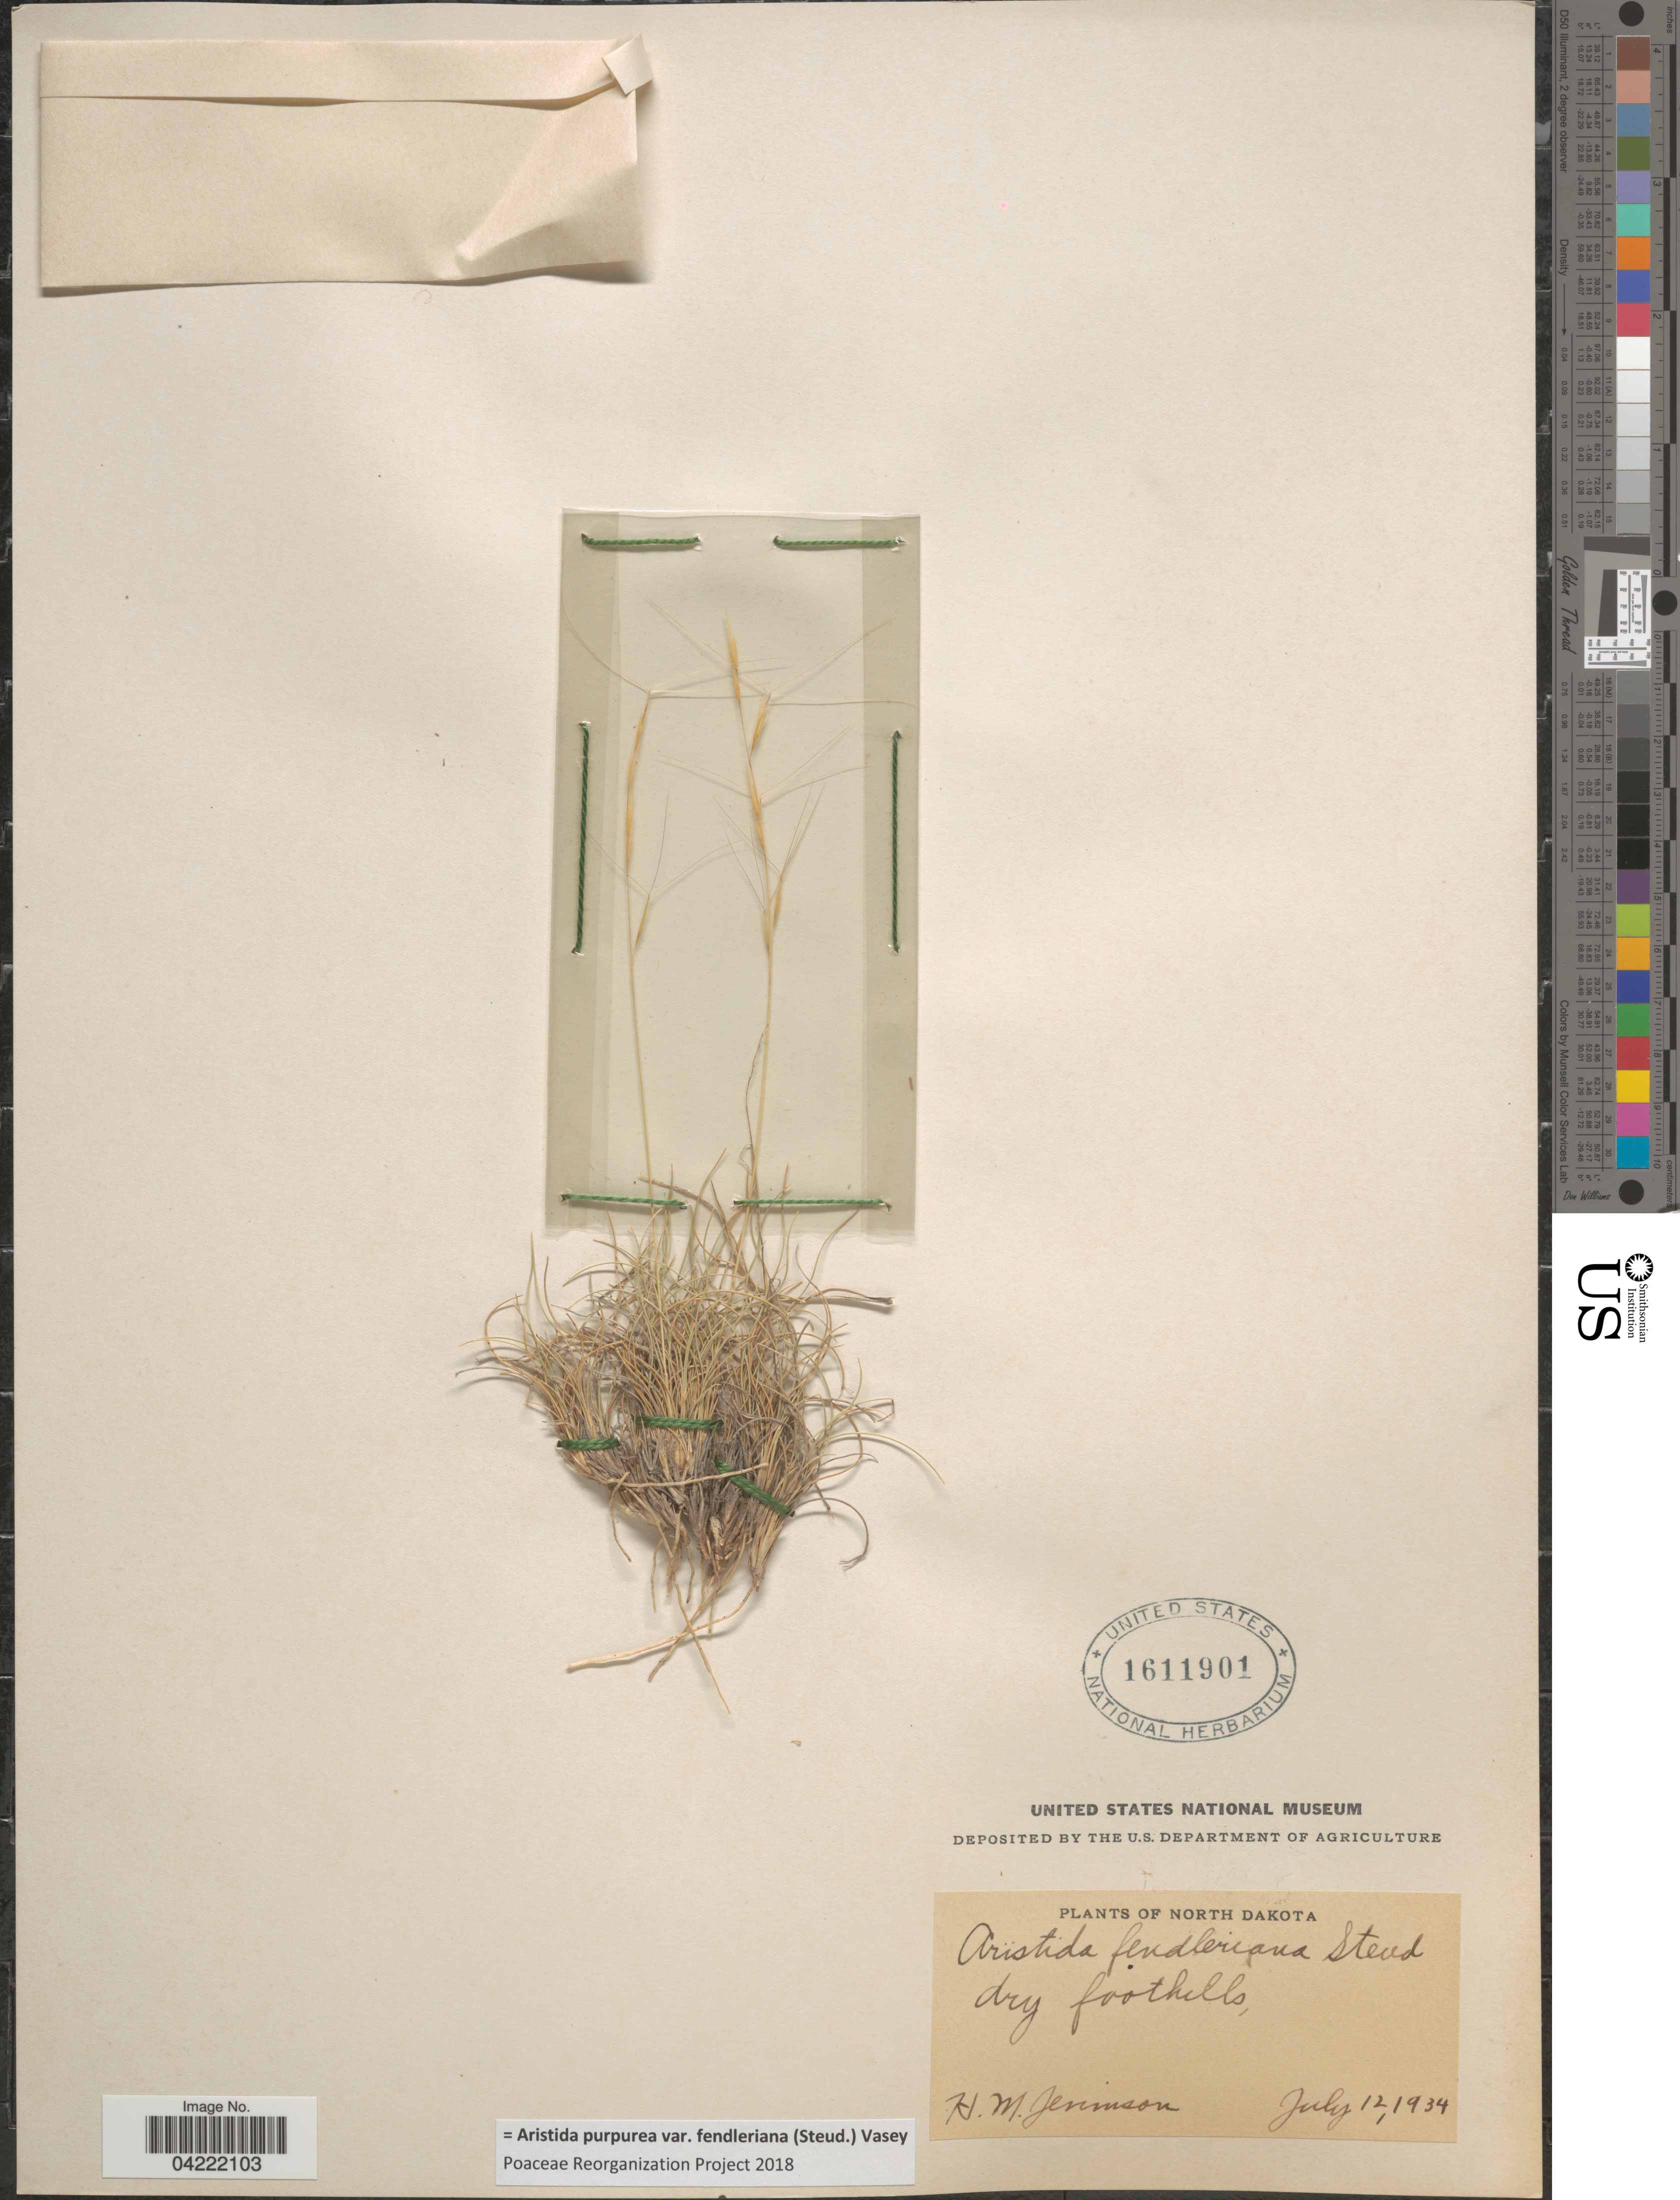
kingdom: Plantae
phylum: Tracheophyta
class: Liliopsida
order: Poales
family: Poaceae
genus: Aristida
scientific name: Aristida purpurea var. fendleriana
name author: (Steud.) Vasey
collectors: H. Jennison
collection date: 1934-07-12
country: United States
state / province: North Dakota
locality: Dry foothills.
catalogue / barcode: US 1611901